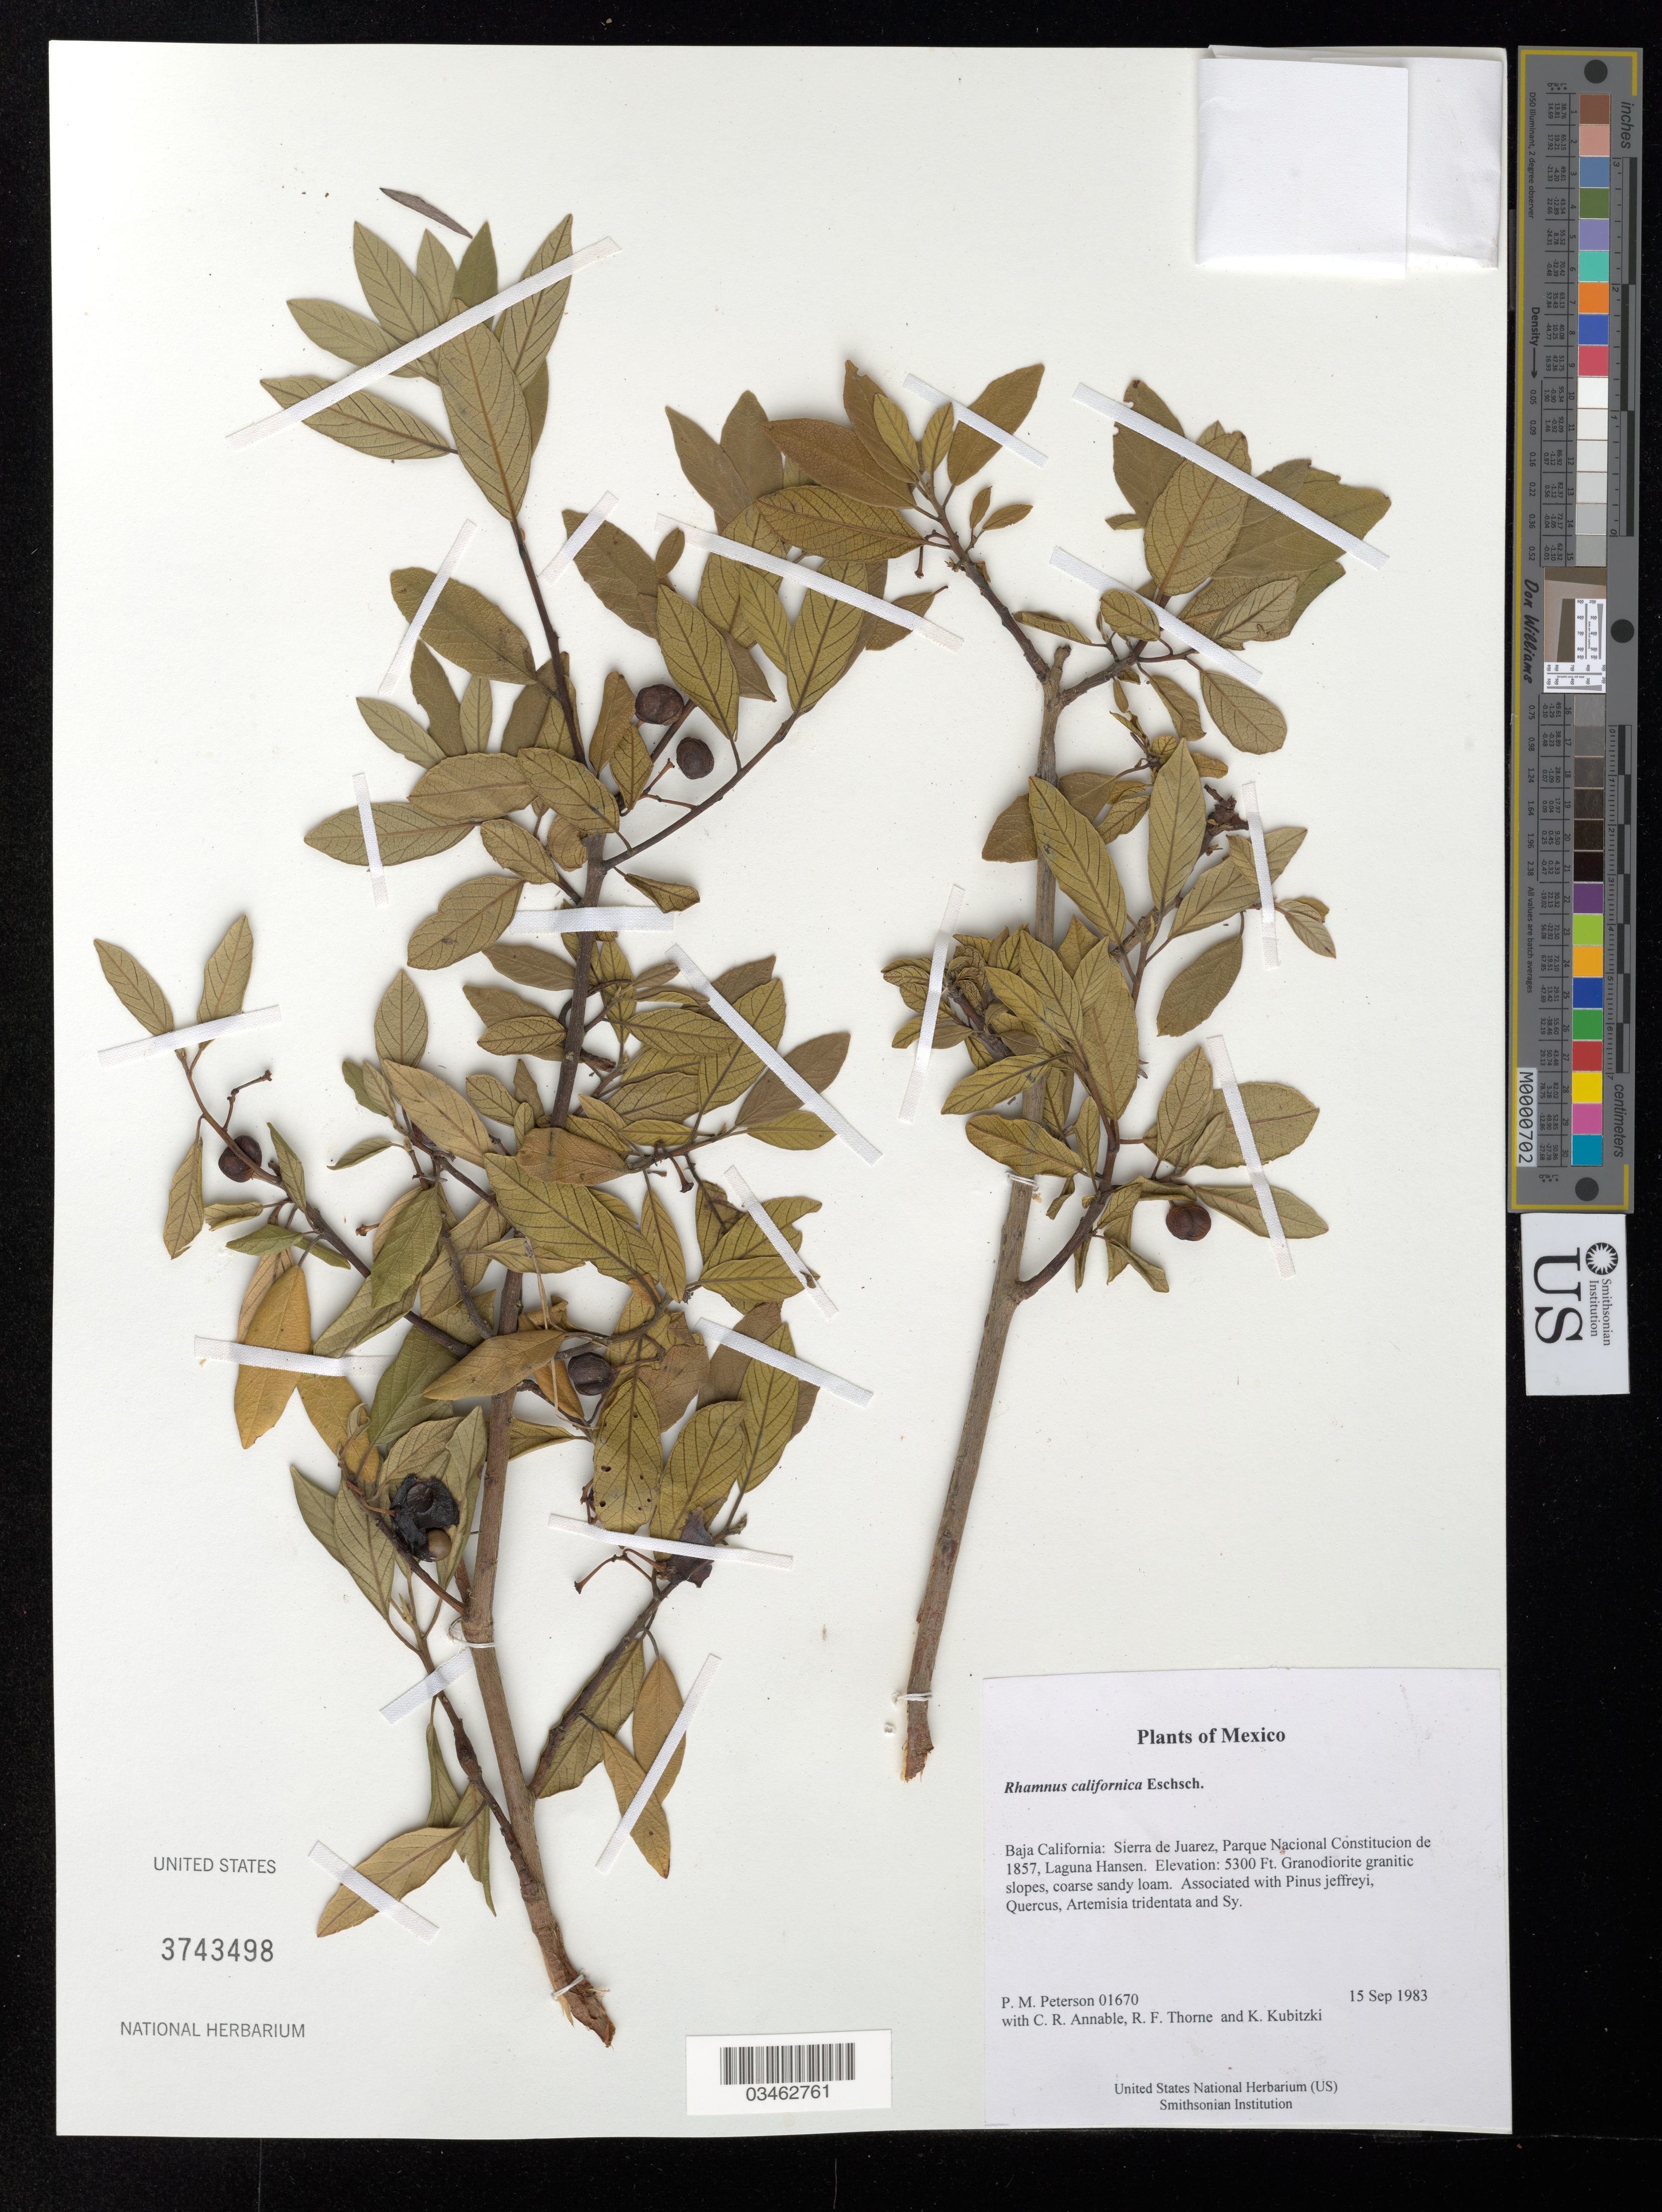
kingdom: Plantae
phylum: Tracheophyta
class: Magnoliopsida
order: Rosales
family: Rhamnaceae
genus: Rhamnus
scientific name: Rhamnus californica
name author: Eschsch.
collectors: P. M. Peterson, C. R. Annable, R. F. Thorne & K. Kubitzki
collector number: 01670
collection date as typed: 15 Sep 1983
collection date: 1983-09-15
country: Mexico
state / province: Baja California Norte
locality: Sierra de Juarez, Parque Nacional Constitucion de 1857, Laguna Hansen.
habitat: Granodiorite granitic slopes, coarse sandy loam. Associated with Pinus jeffreyi, Quercus, Artemisia tridentata and Sy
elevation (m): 1615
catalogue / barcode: US 3743498